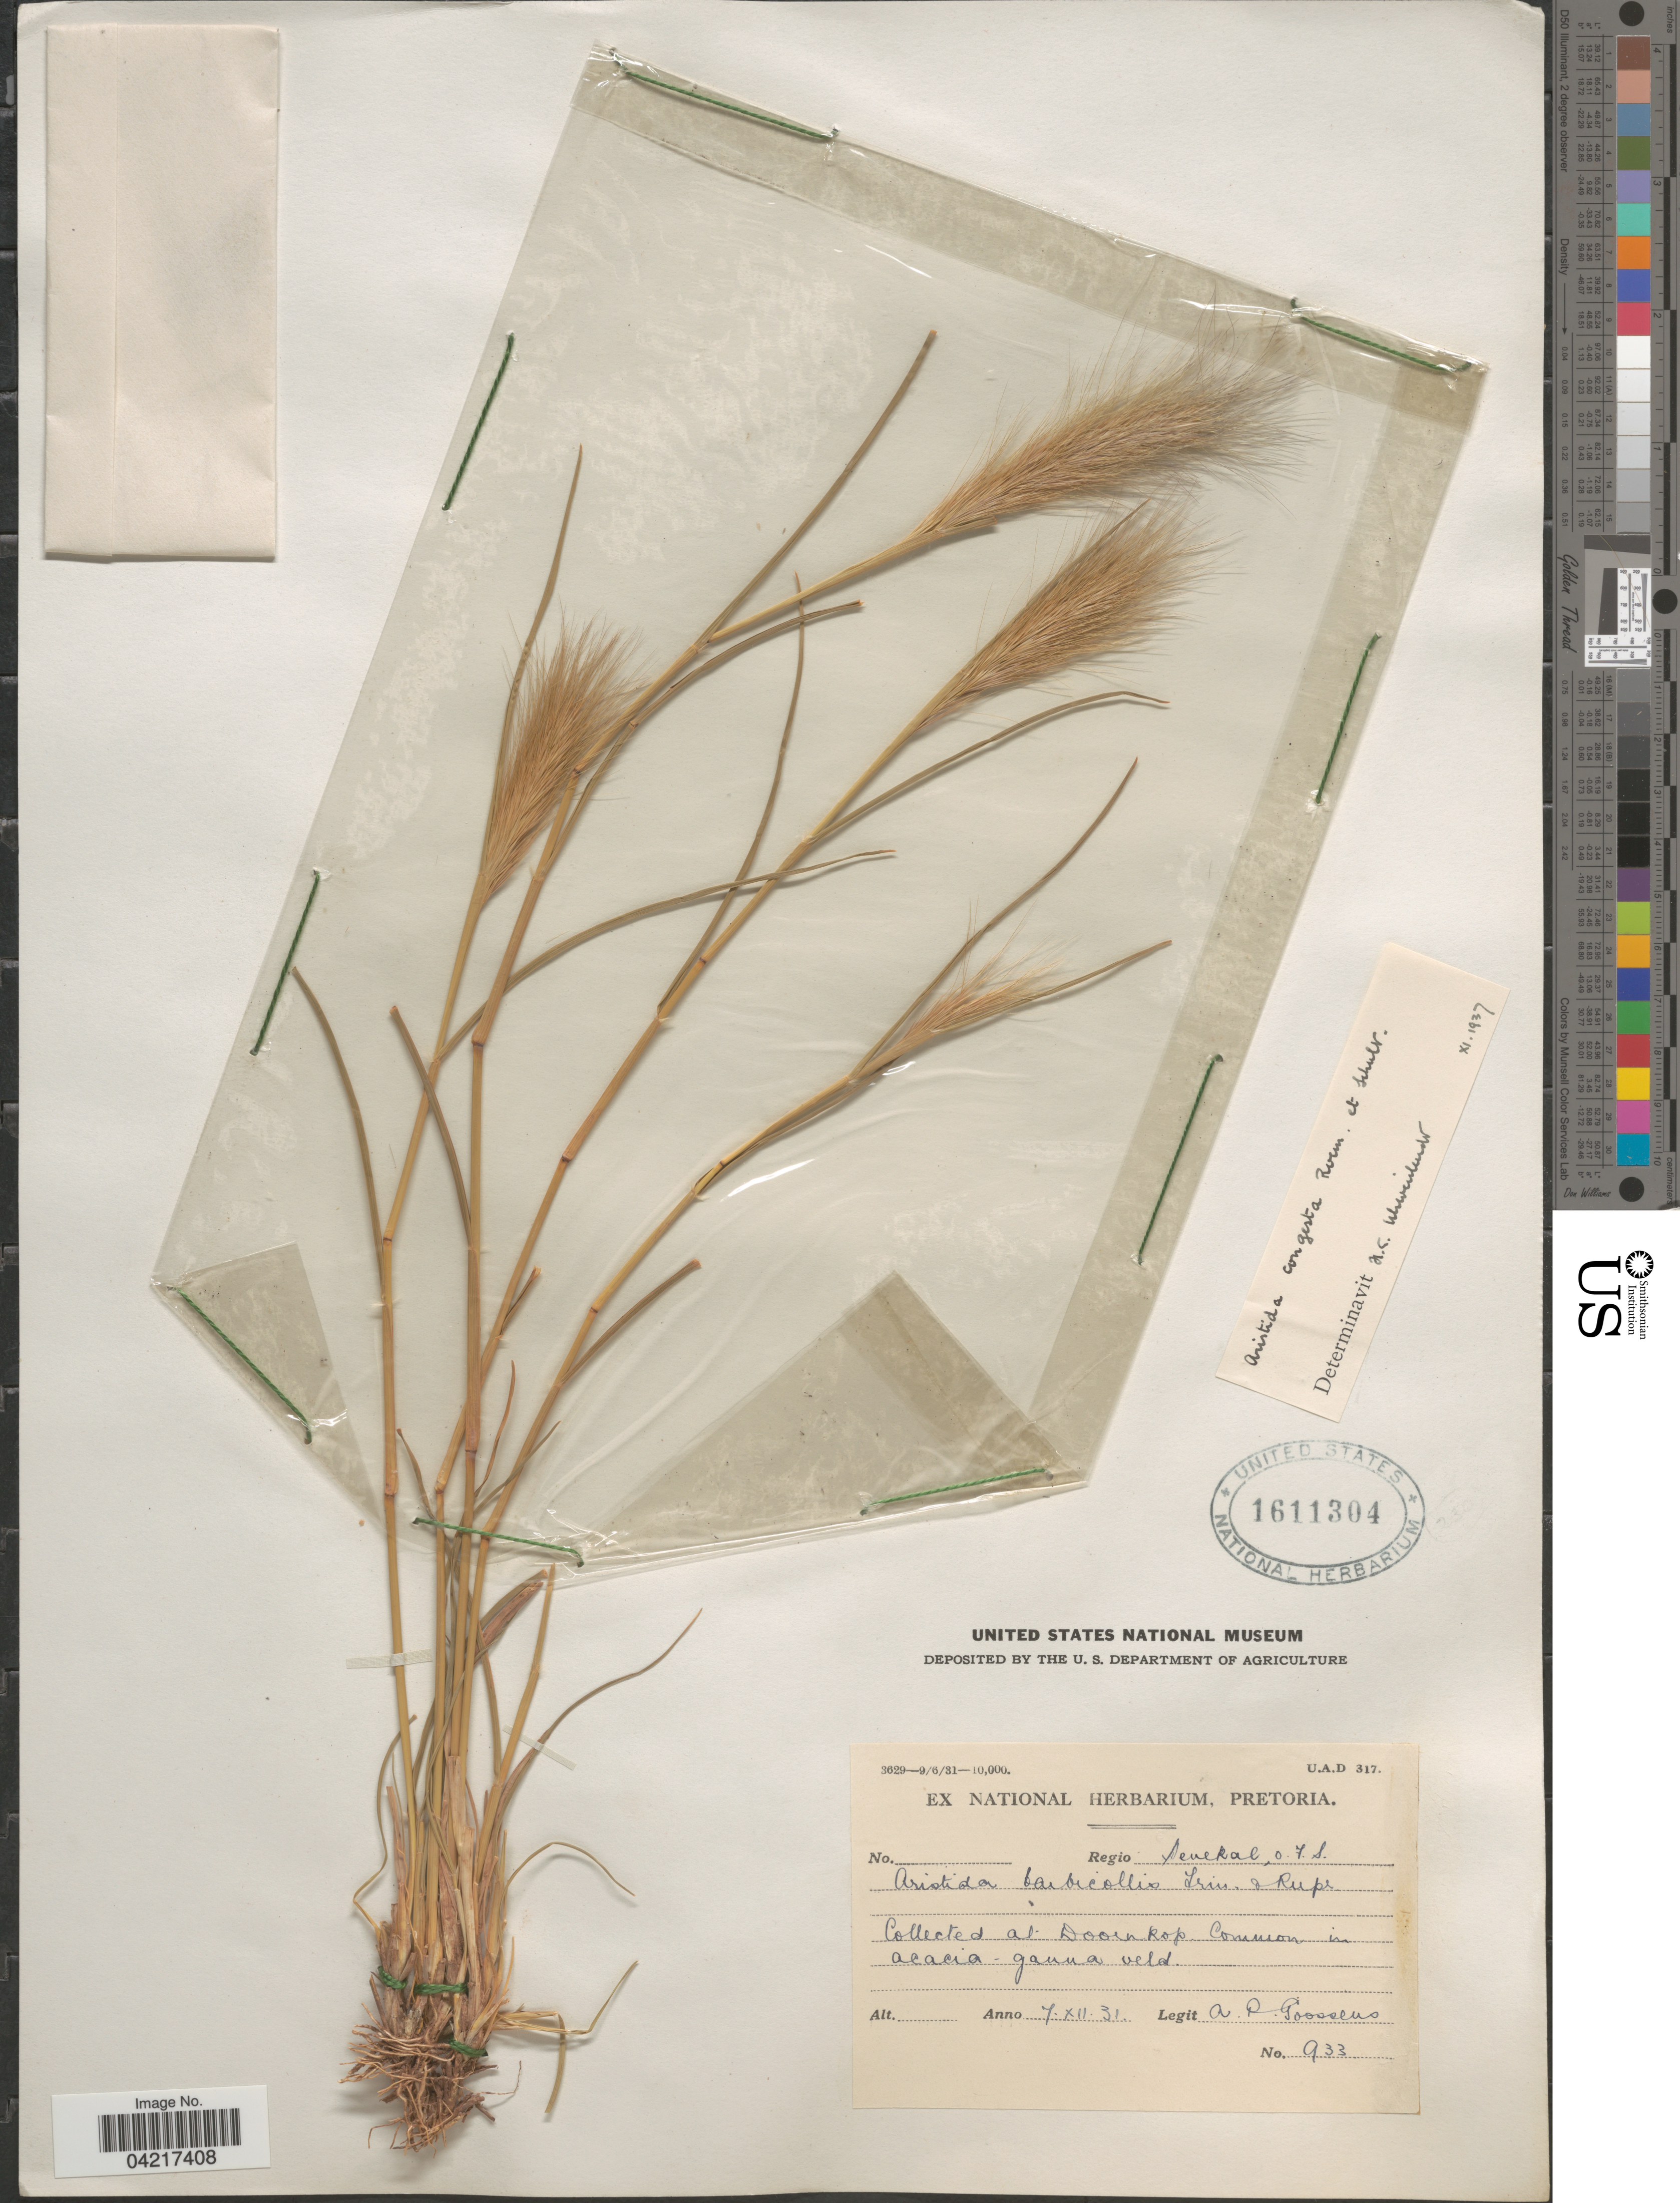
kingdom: Plantae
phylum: Tracheophyta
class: Liliopsida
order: Poales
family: Poaceae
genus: Aristida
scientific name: Aristida congesta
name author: Roem. & Schult.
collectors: A. P. G. Goossens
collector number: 933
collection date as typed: Transcribed d/m/y: 7/12/31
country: South Africa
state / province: Free State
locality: Region Senekal, O. F. S. Doornkop.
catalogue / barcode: US 1611304